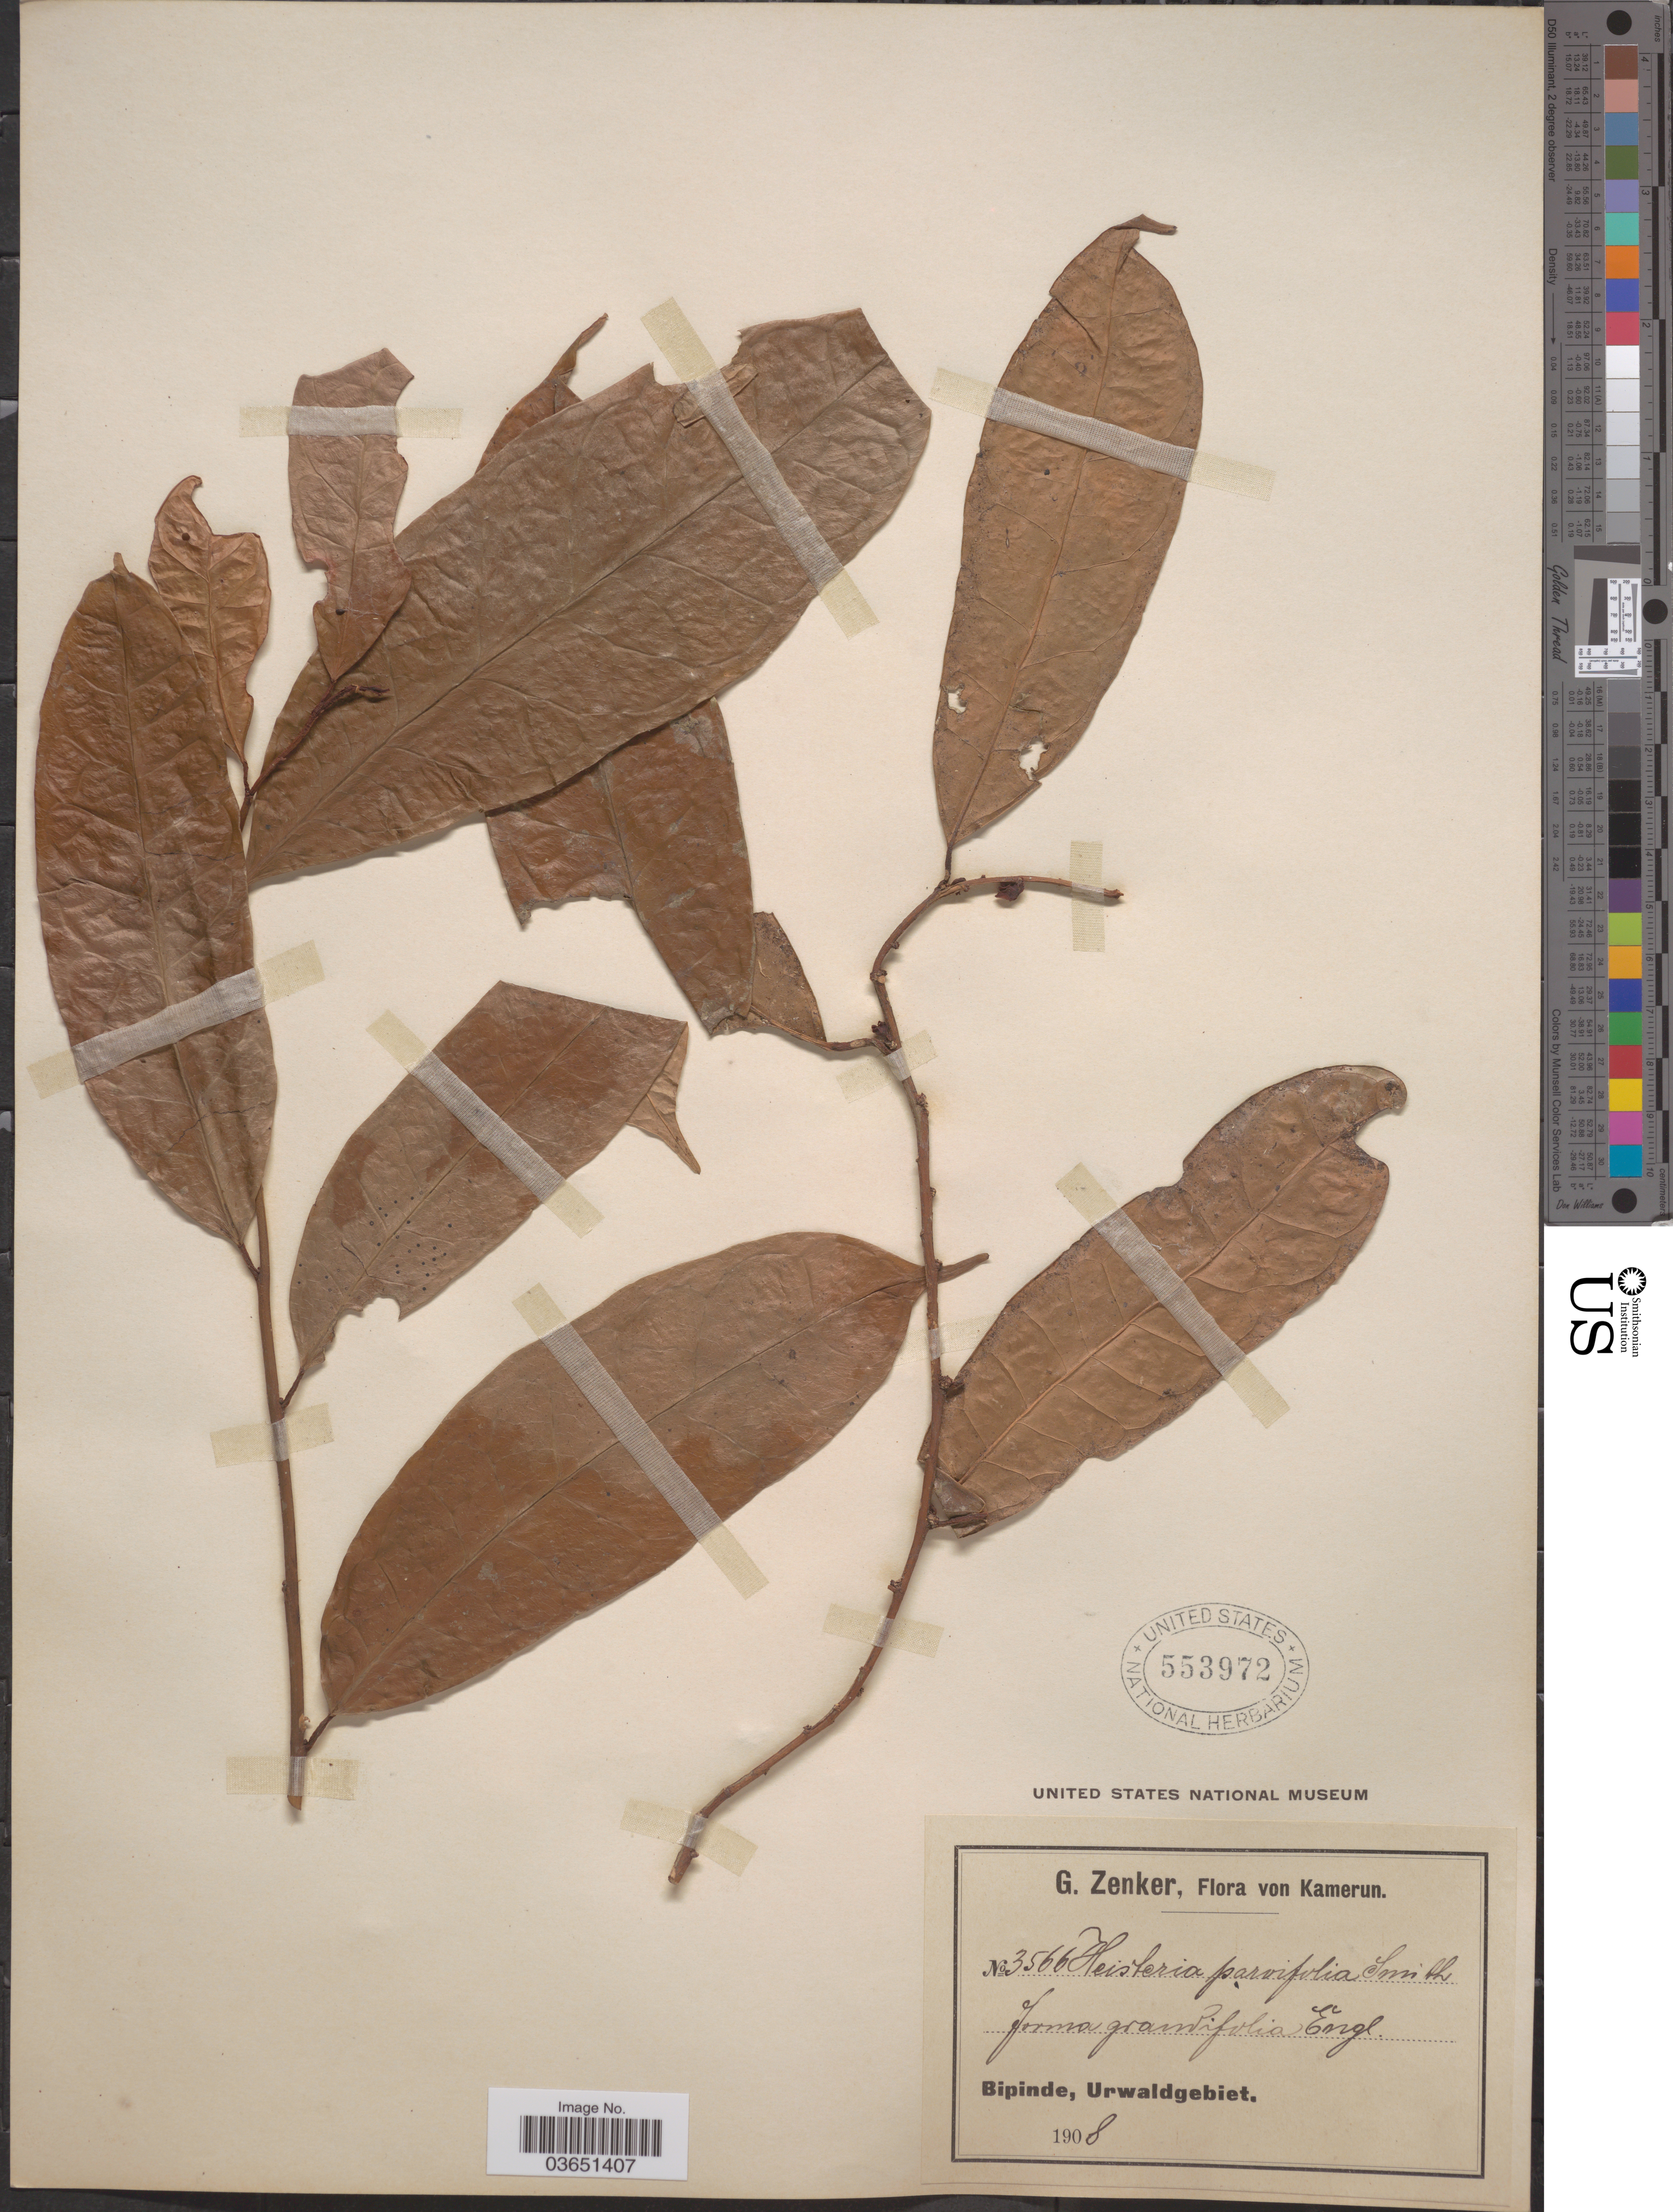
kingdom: Plantae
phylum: Tracheophyta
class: Magnoliopsida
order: Santalales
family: Erythropalaceae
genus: Heisteria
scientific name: Heisteria parvifolia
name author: Sm.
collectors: G. A. Zenker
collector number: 3566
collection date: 1908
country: Cameroon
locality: Bipinde, Urwaldgebiet.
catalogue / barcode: US 553972